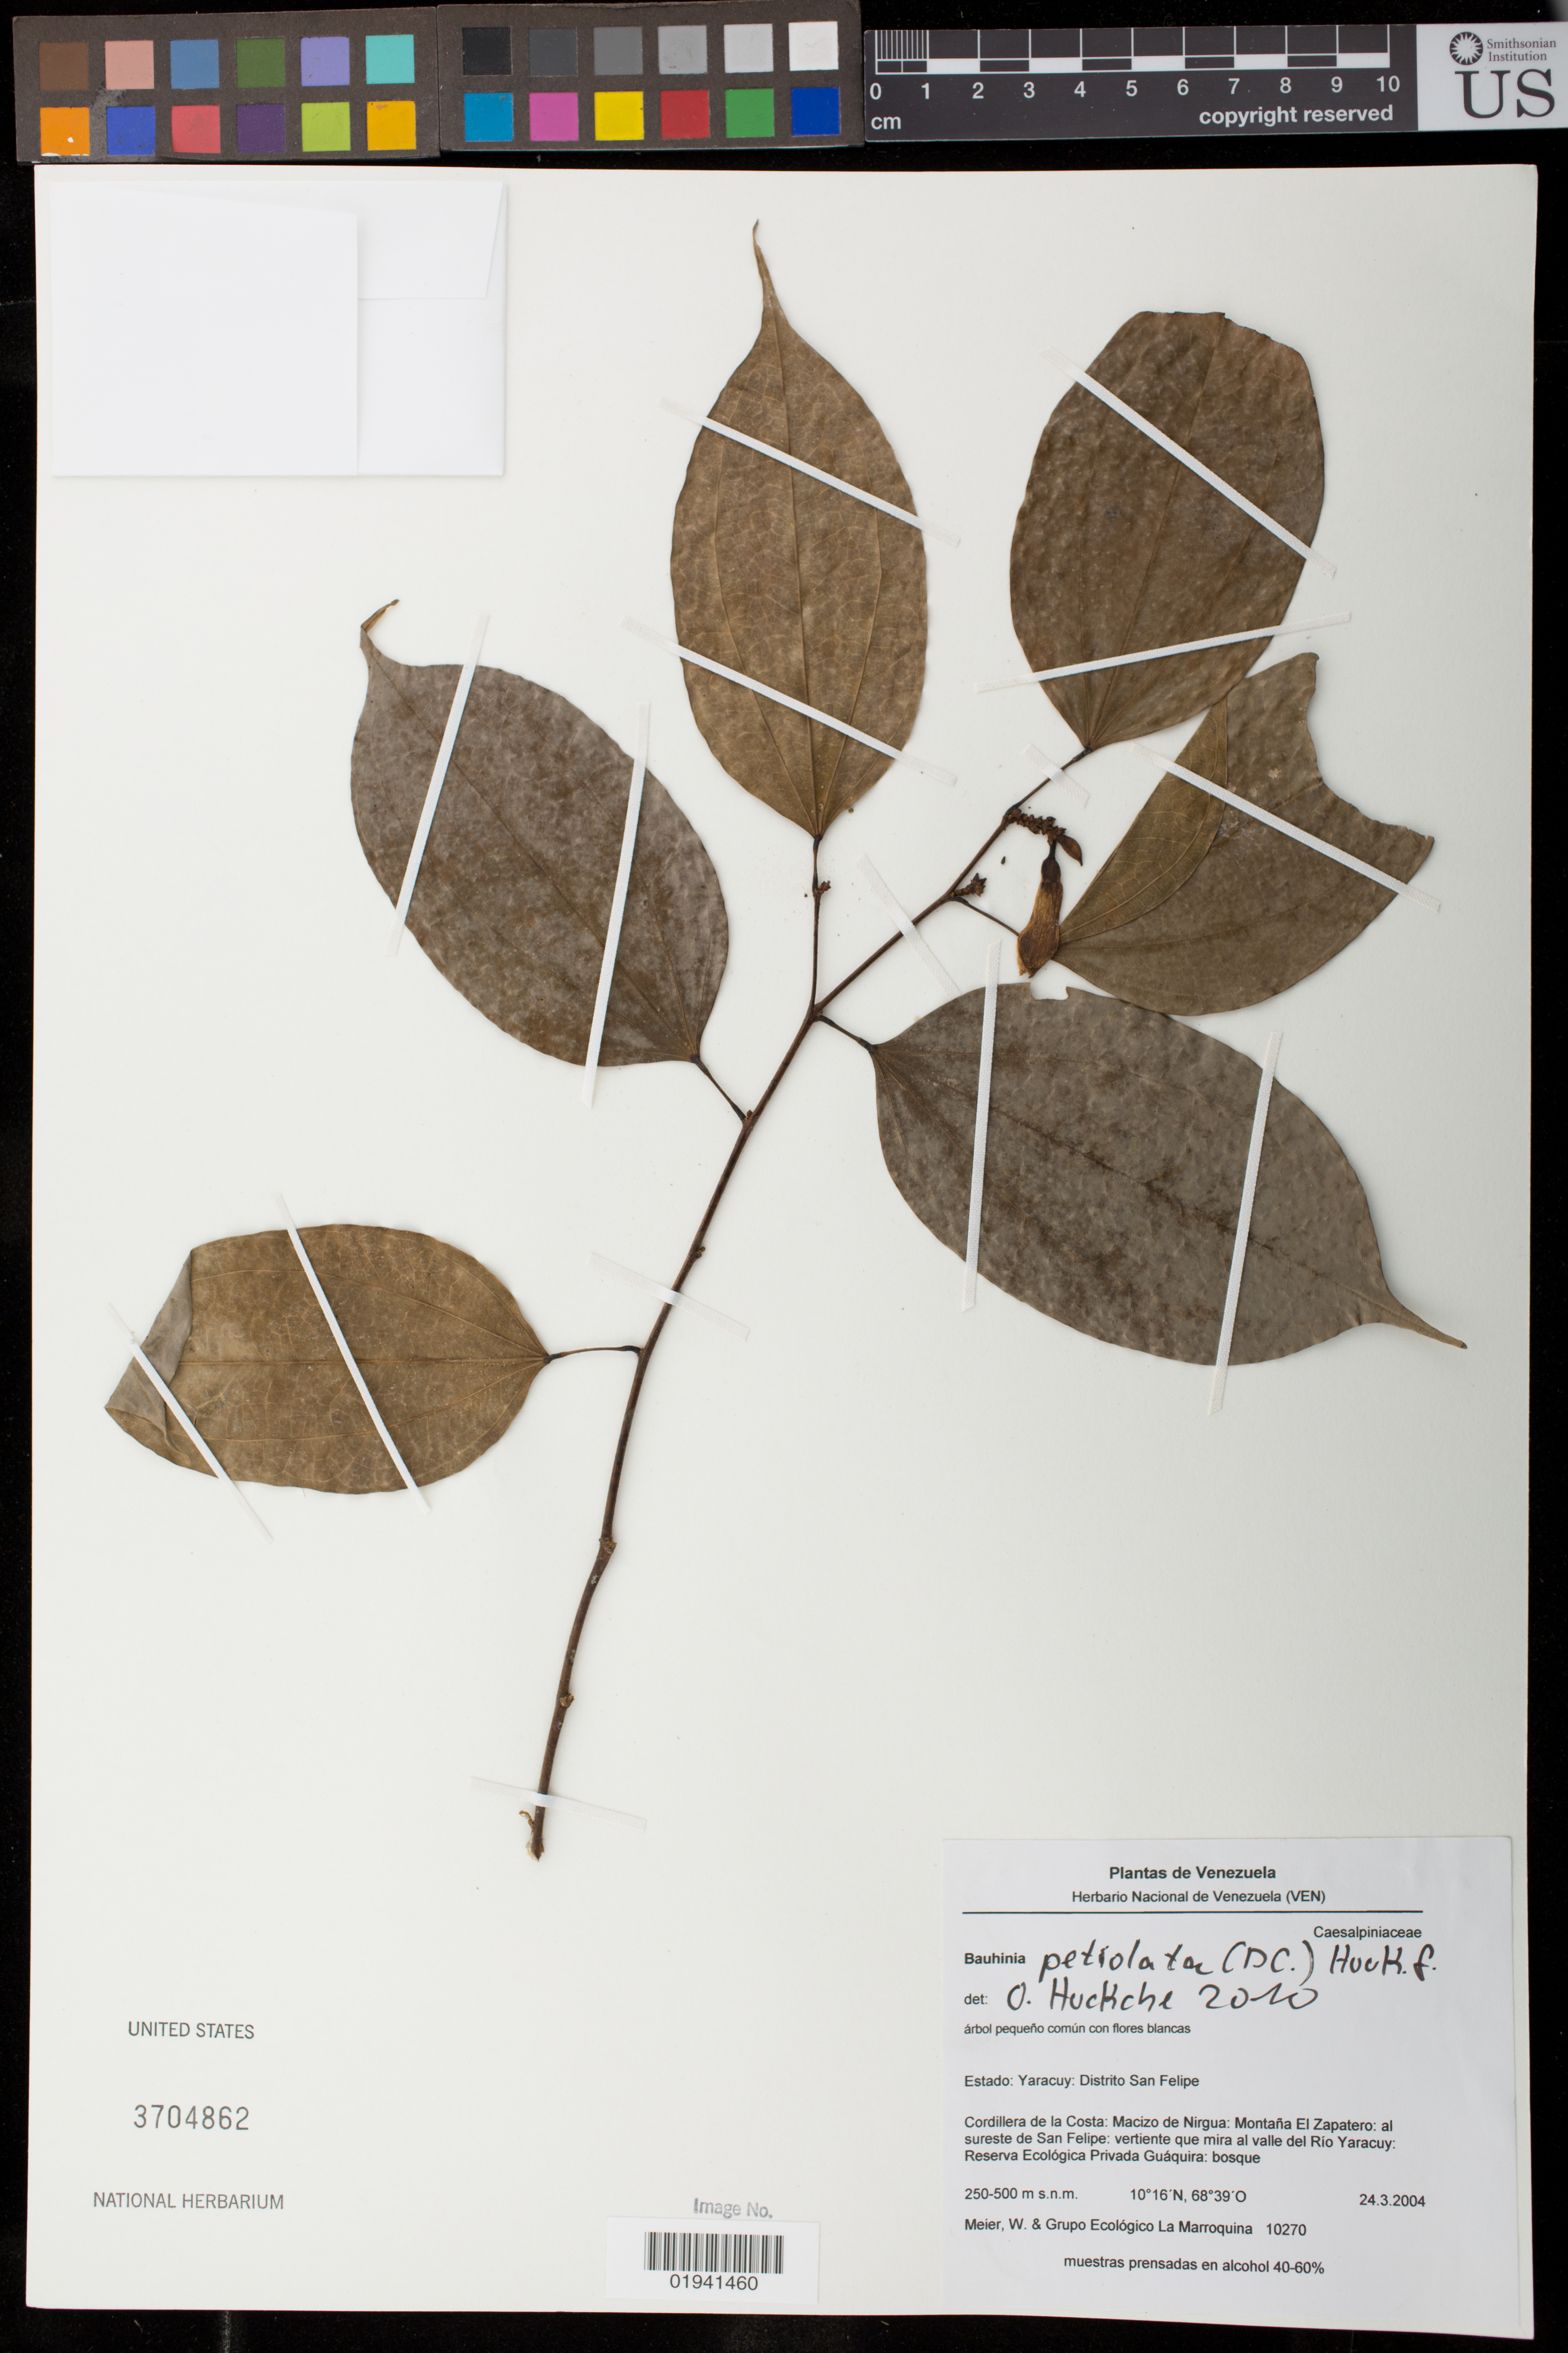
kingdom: Plantae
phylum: Tracheophyta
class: Magnoliopsida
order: Fabales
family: Fabaceae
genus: Bauhinia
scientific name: Bauhinia petiolata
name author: (S. Mutis ex DC.) Triana ex Hook.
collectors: W. Meier & Grupo Ecológico La Marroquina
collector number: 10270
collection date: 2004-03-24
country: Venezuela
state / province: Yaracuy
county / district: San Felipe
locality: Cordillera de la Costa: Macizo de Nirgua: Montana El Zapatero: al sureste de San Felipe: vertiente que mira al valle del Rio Yaracuy: Reserva Ecologica Privada Guaquira.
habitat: bosque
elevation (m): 250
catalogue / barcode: US 3704862